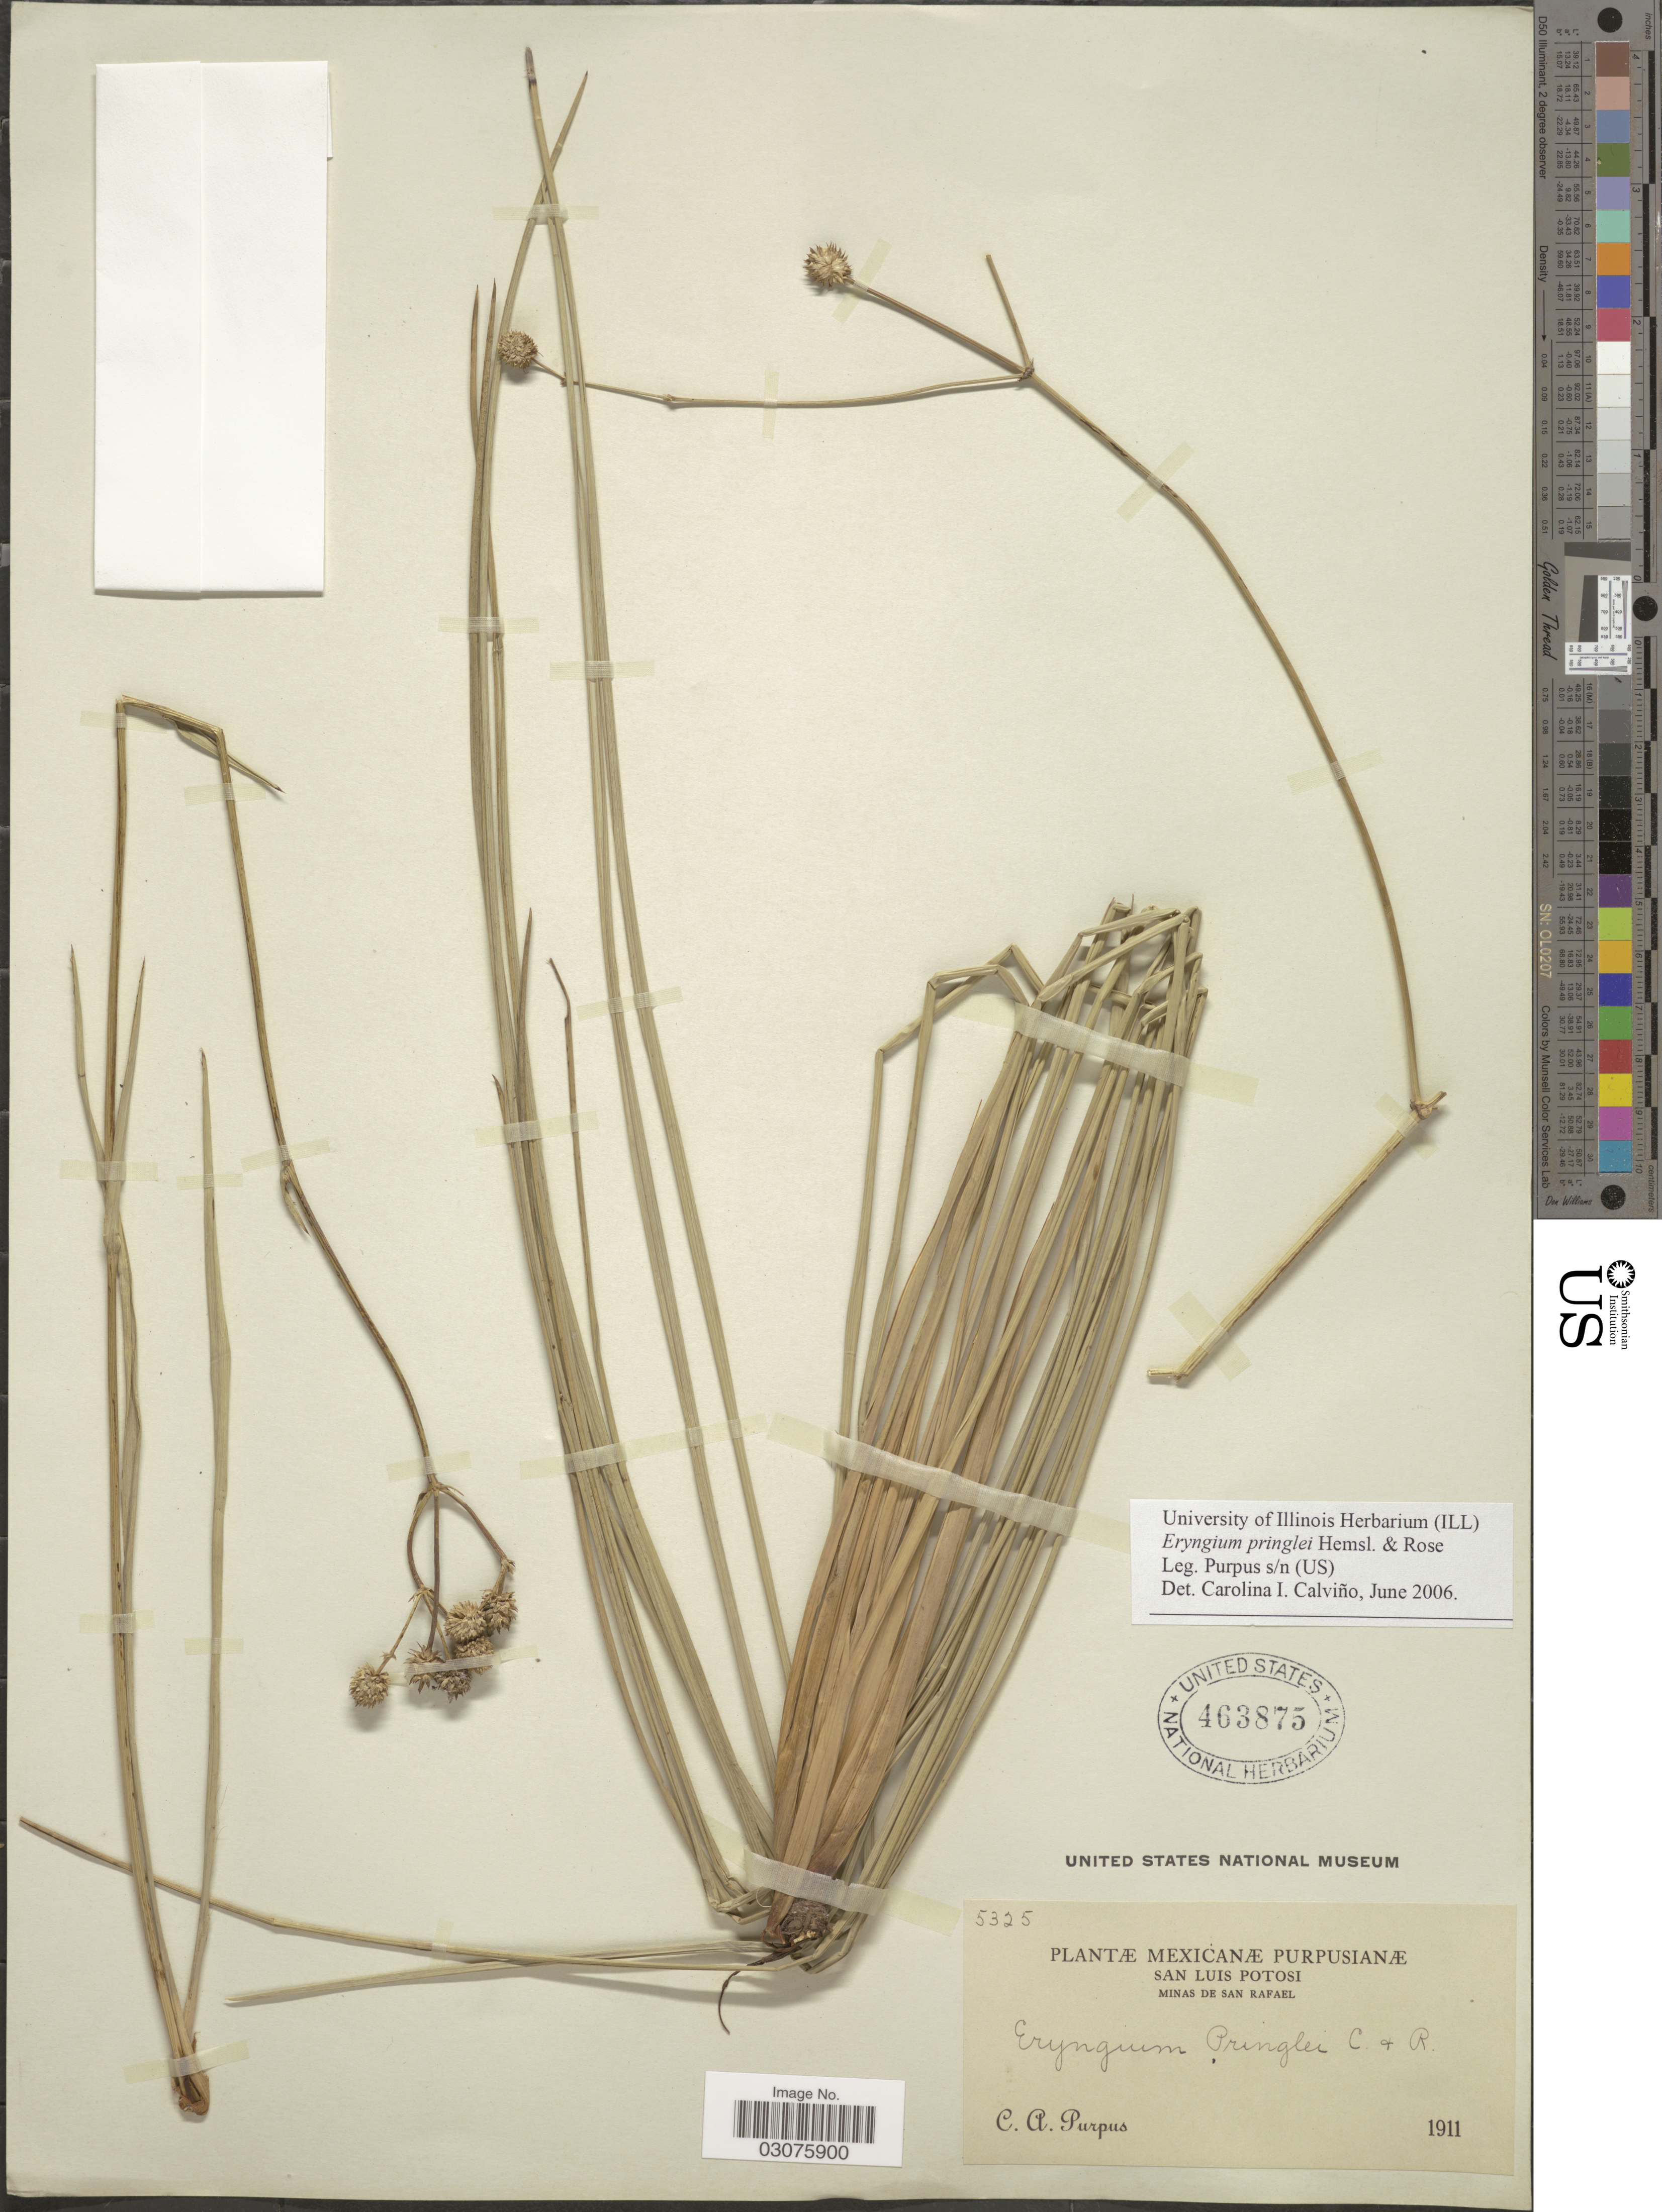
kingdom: Plantae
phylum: Tracheophyta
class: Magnoliopsida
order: Apiales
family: Apiaceae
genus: Eryngium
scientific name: Eryngium pringlei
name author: Hemsl. & Rose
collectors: C. A. Purpus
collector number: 5325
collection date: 1911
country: Mexico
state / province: San Luis Potosí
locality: Minas de San Rafael.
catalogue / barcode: US 463875